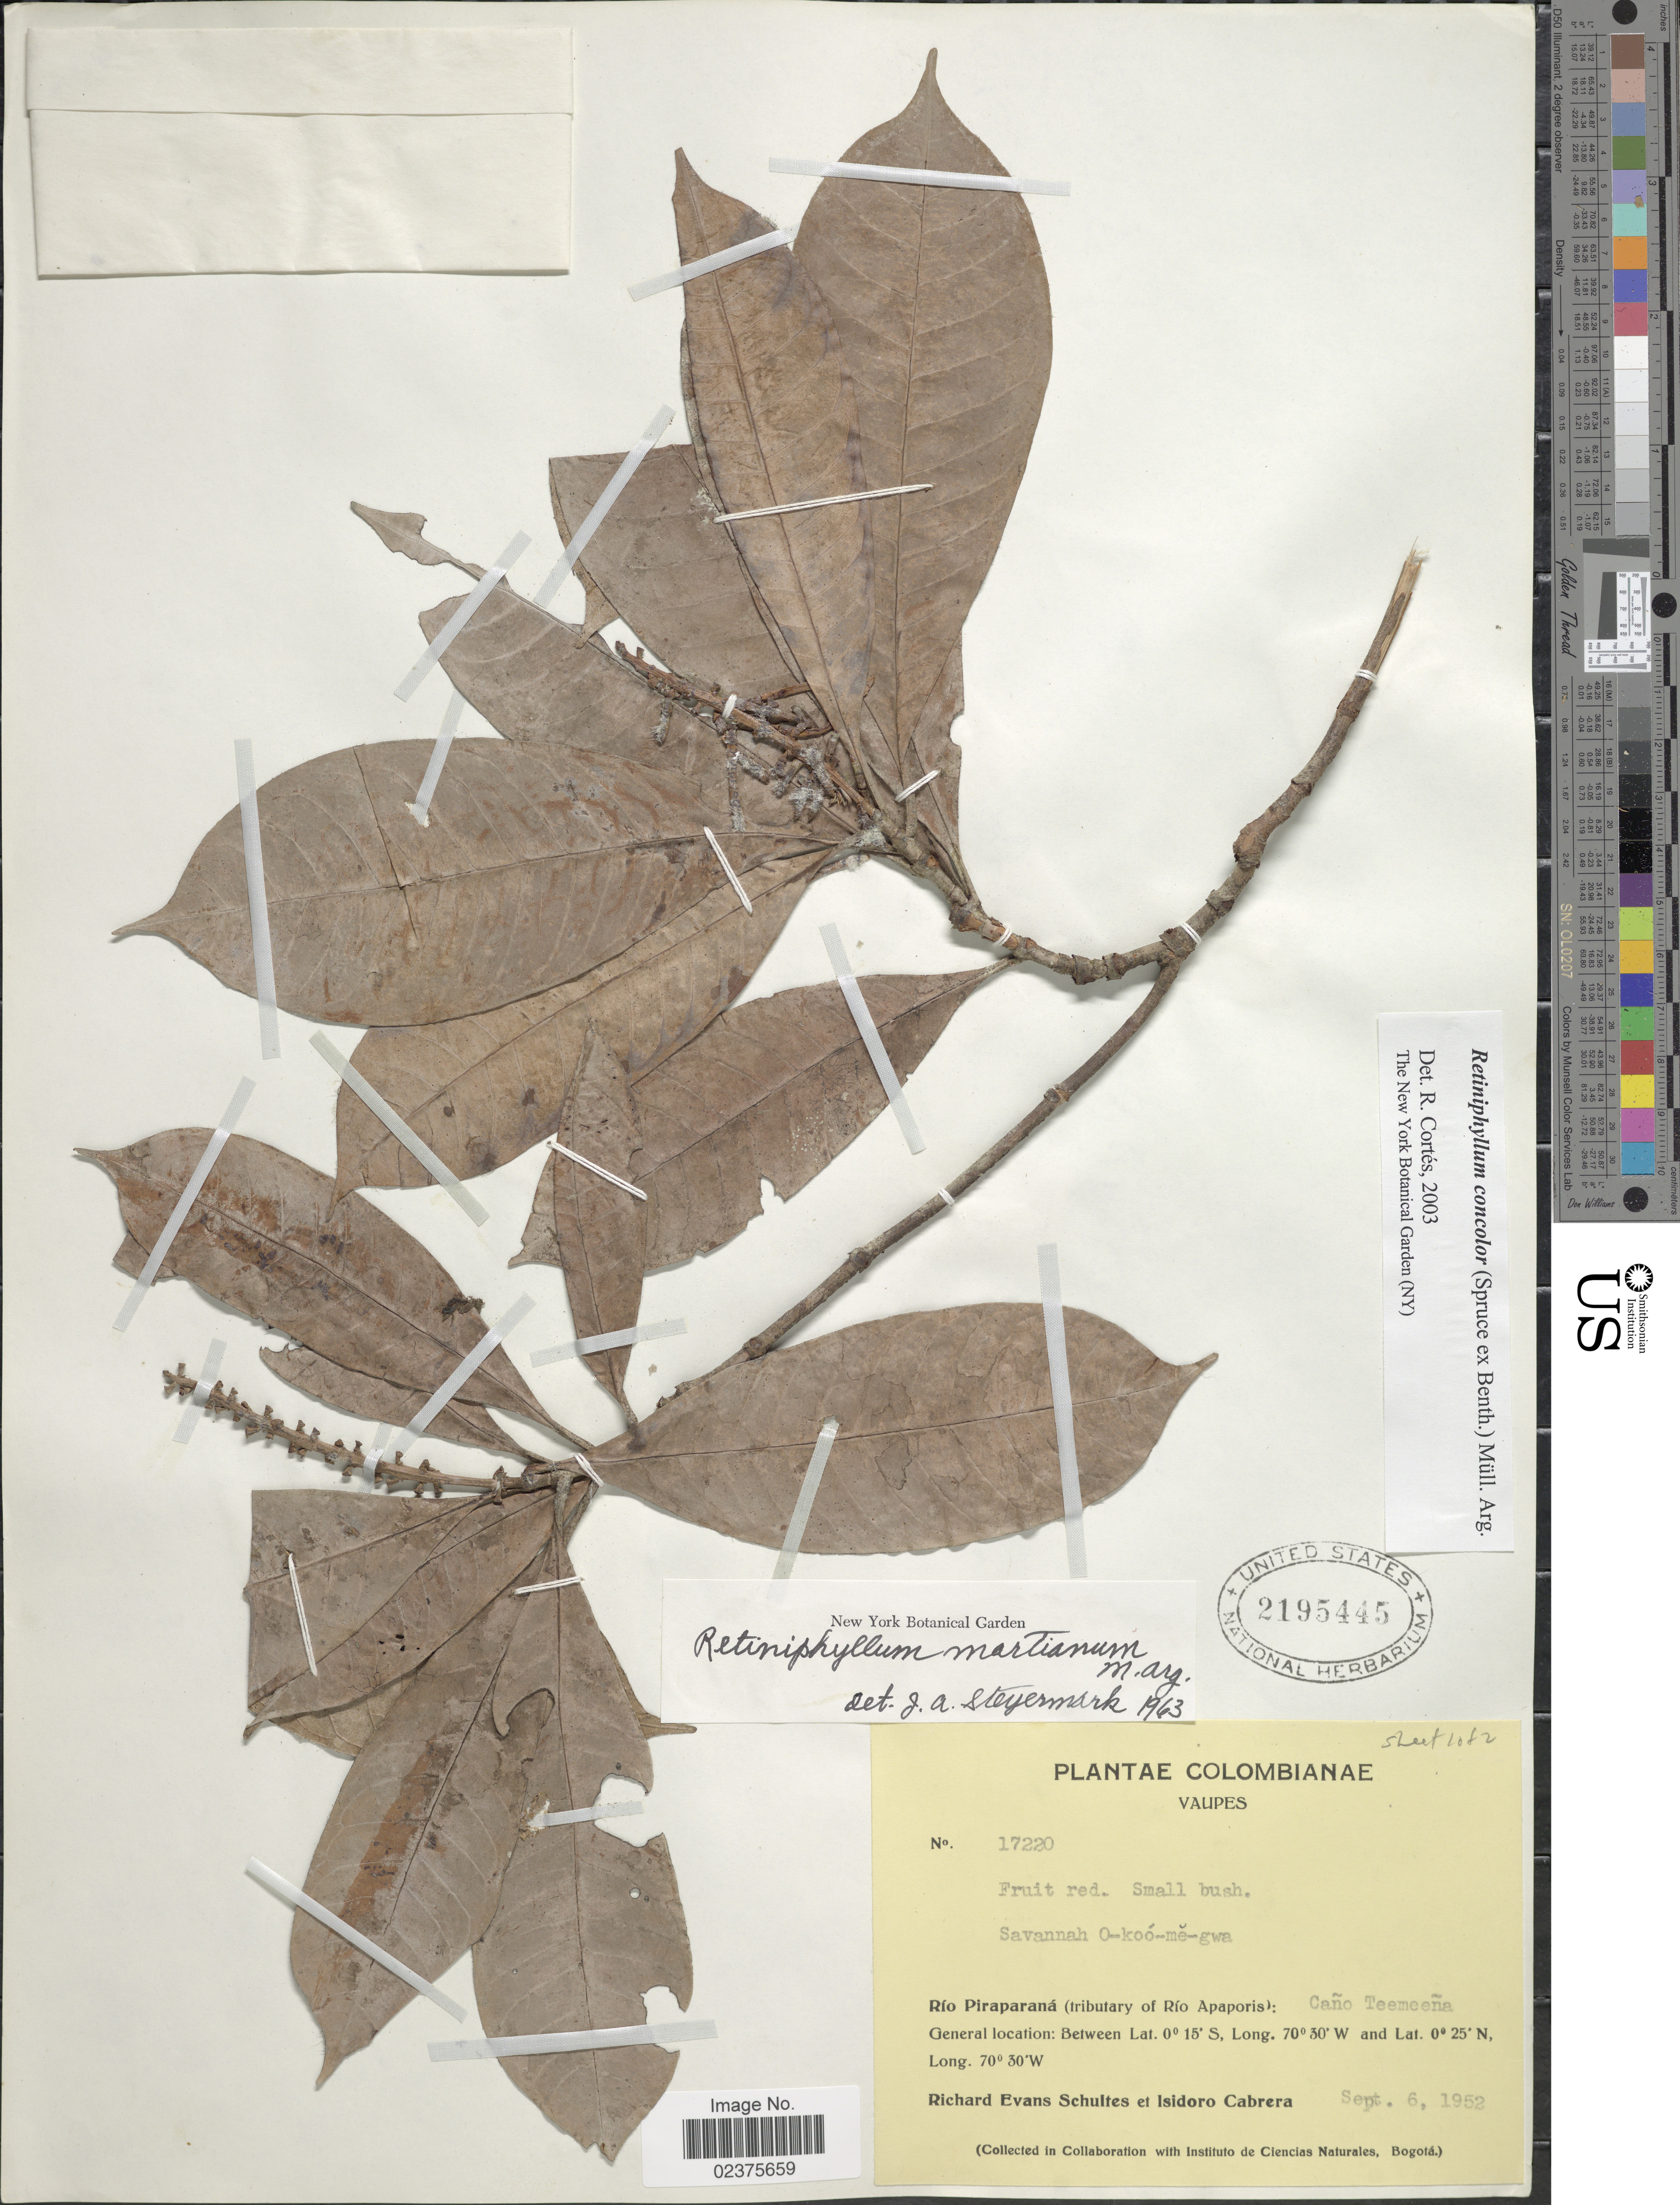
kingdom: Plantae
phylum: Tracheophyta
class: Magnoliopsida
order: Gentianales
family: Rubiaceae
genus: Retiniphyllum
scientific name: Retiniphyllum concolor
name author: (Spruce ex Benth.) Müll. Arg.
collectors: R. E. Schultes & I. Cabrera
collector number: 17220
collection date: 1952-09-06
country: Colombia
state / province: Vaupés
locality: Savannah O--koó-me-gwa, Río Piraparaná (tributary of Río Apaporis), Caño Teemeeña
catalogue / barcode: US 2195445